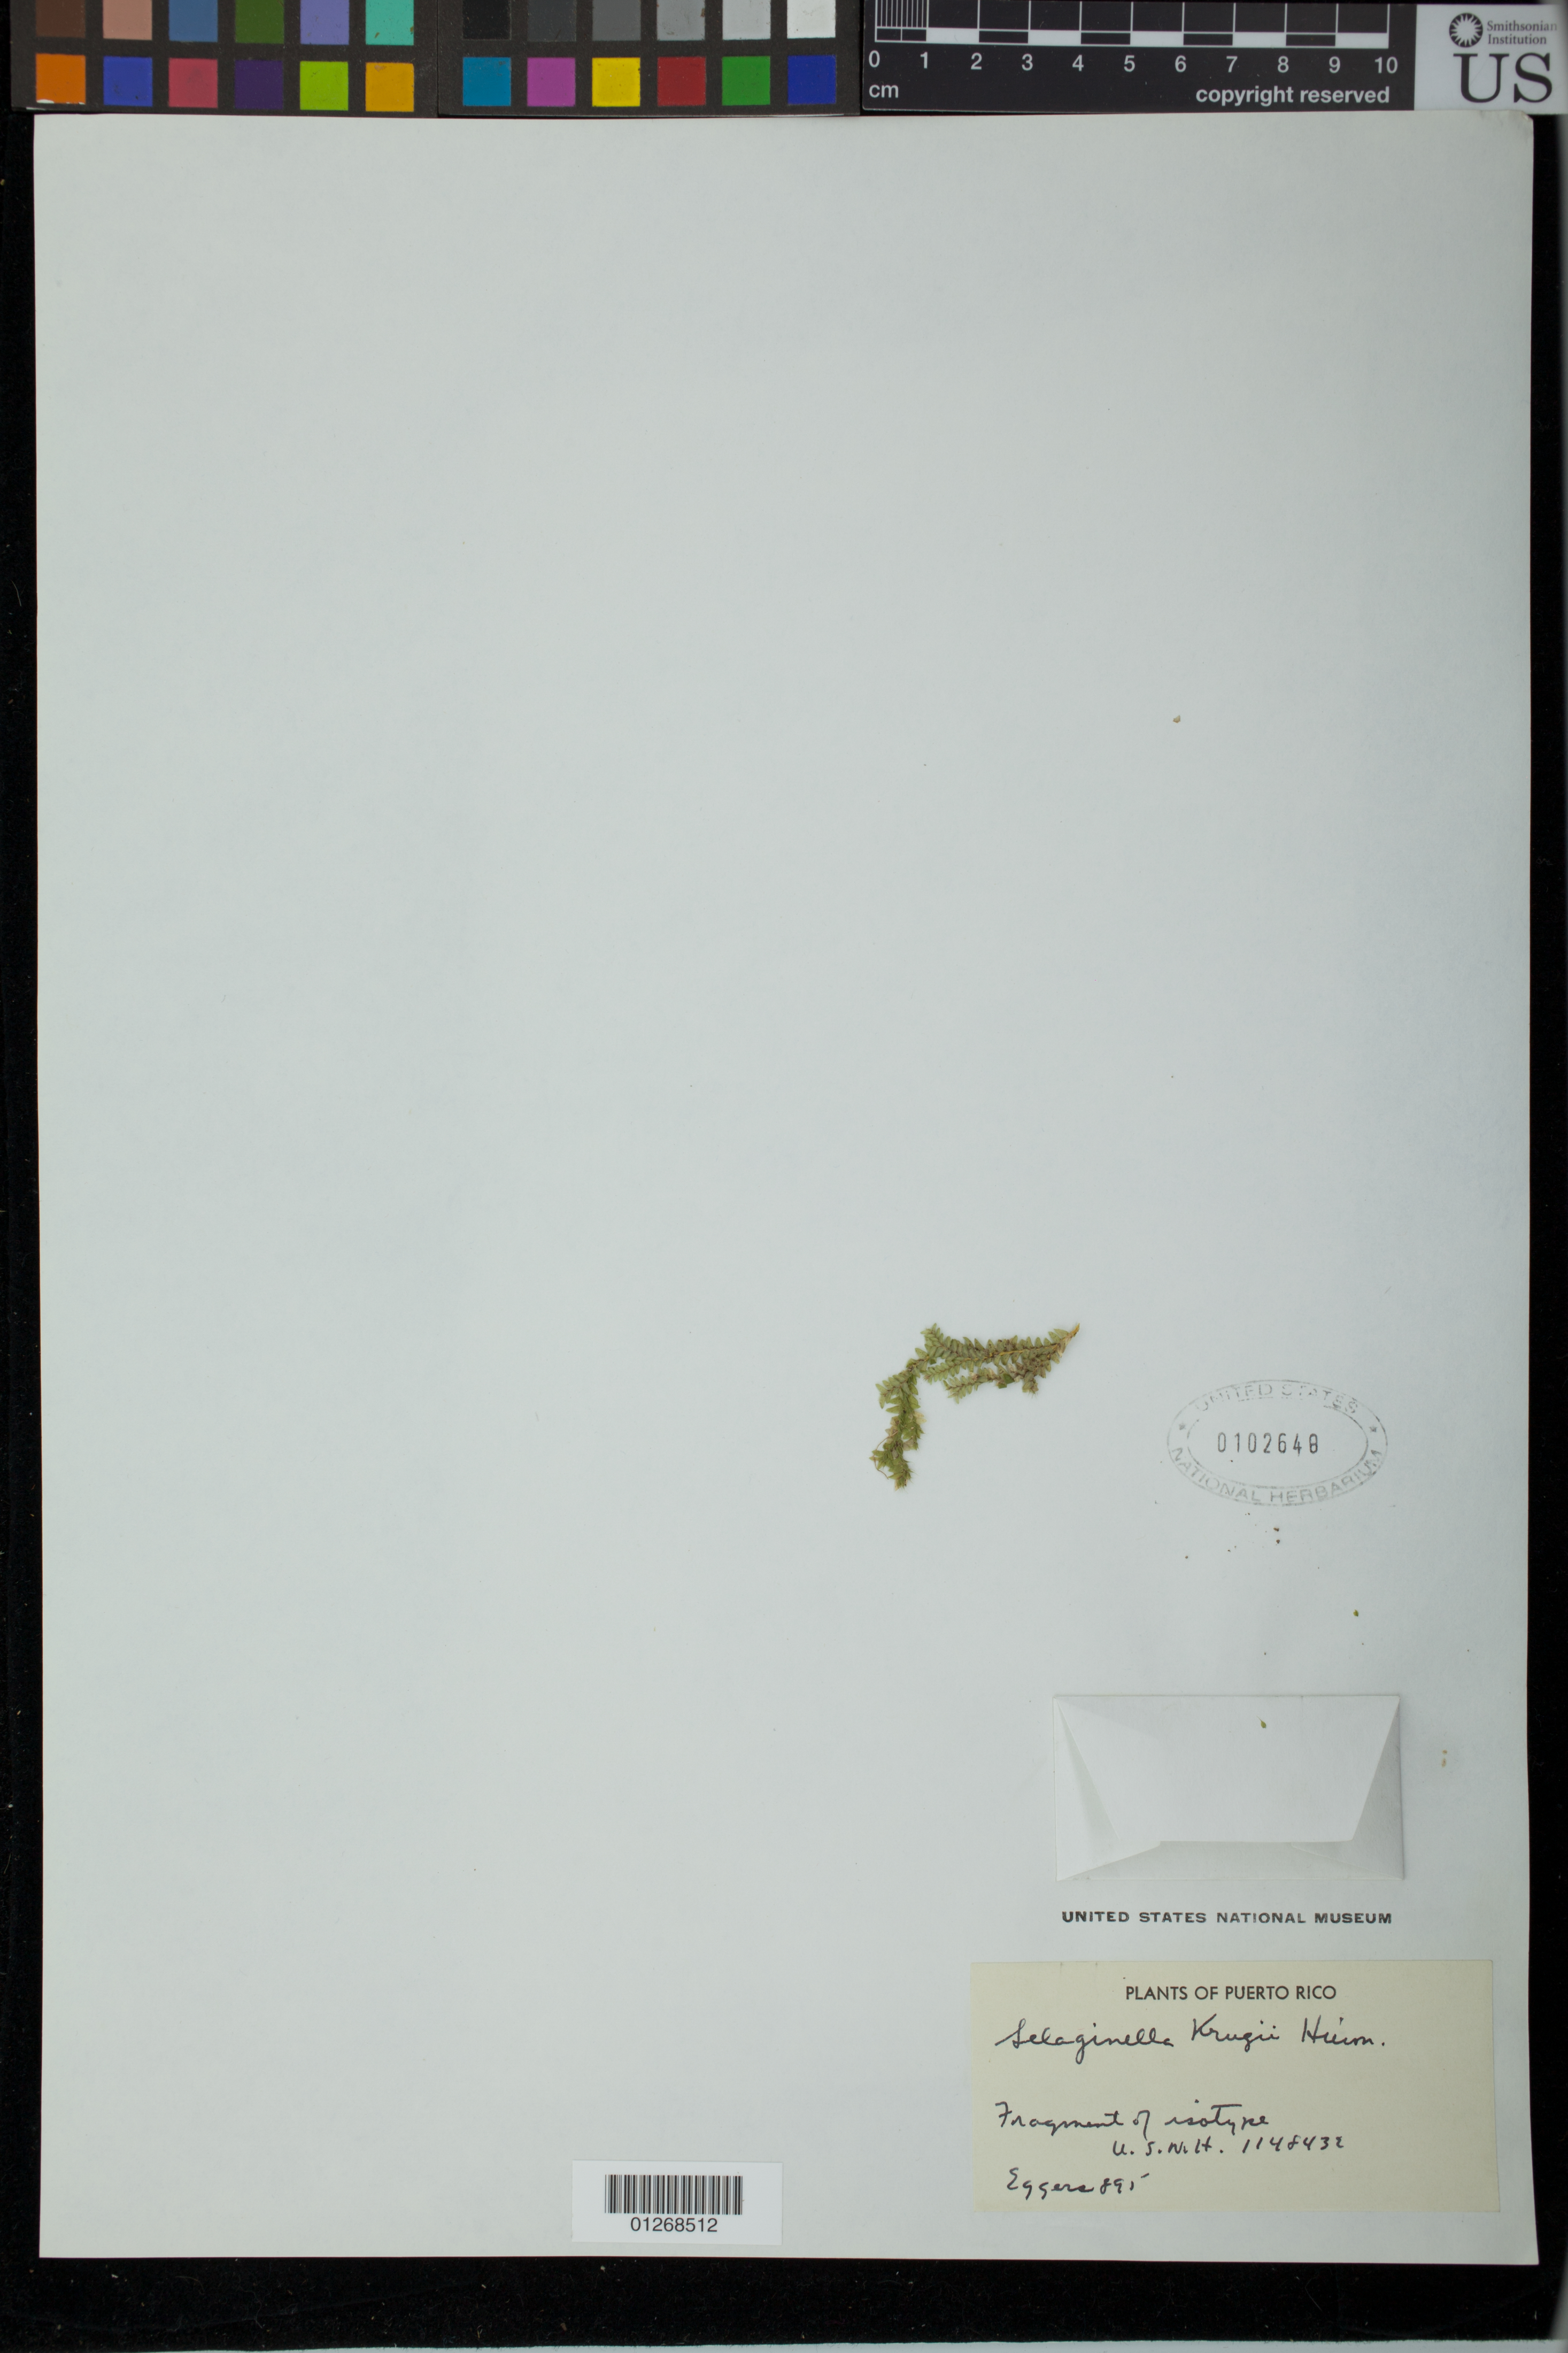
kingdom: Plantae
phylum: Tracheophyta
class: Lycopodiopsida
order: Selaginellales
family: Selaginellaceae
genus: Selaginella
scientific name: Selaginella krugii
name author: Hieron. in Urb.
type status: Possible Syntype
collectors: H. F. A. von Eggers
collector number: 895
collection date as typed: Apr 1883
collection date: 1883-04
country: Puerto Rico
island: Greater Antilles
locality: Sierra de Luquillo, Quebrada de Jimenes.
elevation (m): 800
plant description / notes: Fragmentary material of type specimen, taken from US duplicate USNH 1148432. Probably original material but dubiously a type. Protologue cites Eggers 898, not 895; possible citation (or label numbering) error?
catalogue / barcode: US 102648